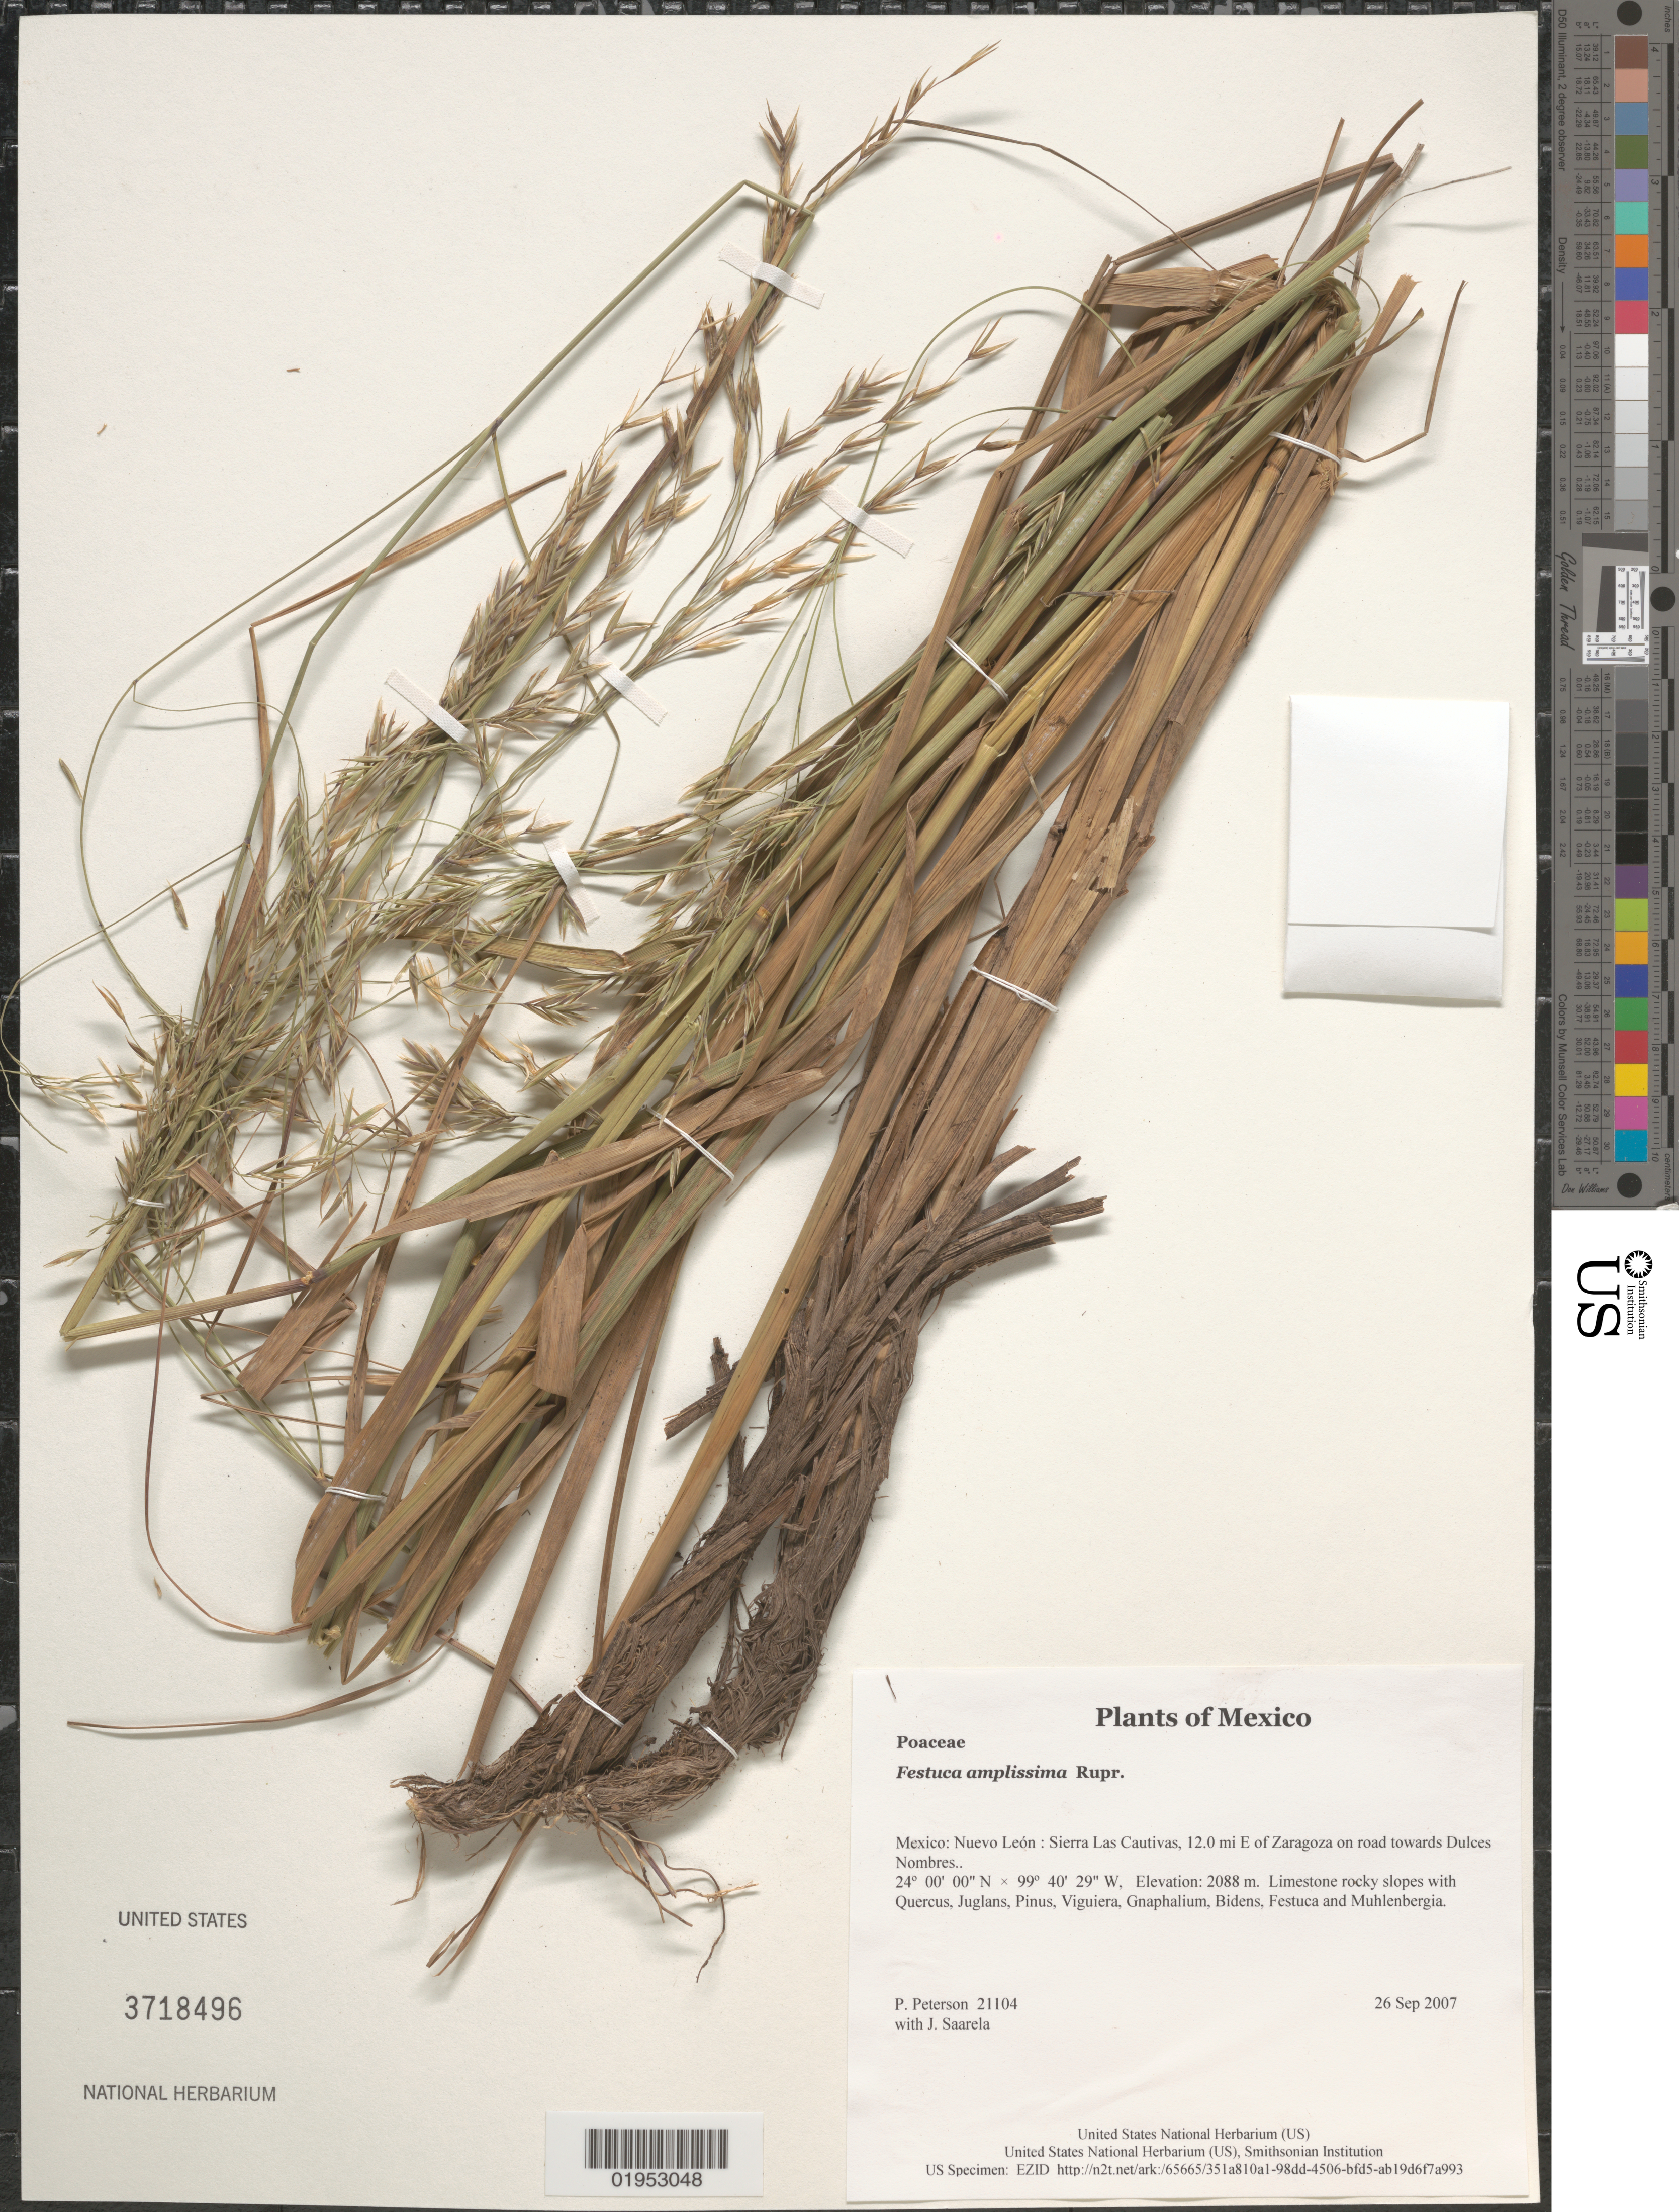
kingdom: Plantae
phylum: Tracheophyta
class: Liliopsida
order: Poales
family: Poaceae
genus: Festuca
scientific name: Festuca amplissima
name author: Rupr.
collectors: P. M. Peterson & J. Saarela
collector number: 21104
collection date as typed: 26 Sep 2007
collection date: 2007-09-26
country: Mexico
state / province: Nuevo León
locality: Sierra Las Cautivas, 12.0 mi E of Zaragoza on road towards Dulces Nombres..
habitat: Limestone rocky slopes with Quercus, Juglans, Pinus, Viguiera, Gnaphalium, Bidens, Festuca and Muhlenbergia.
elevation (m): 2088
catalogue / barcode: US 3718496